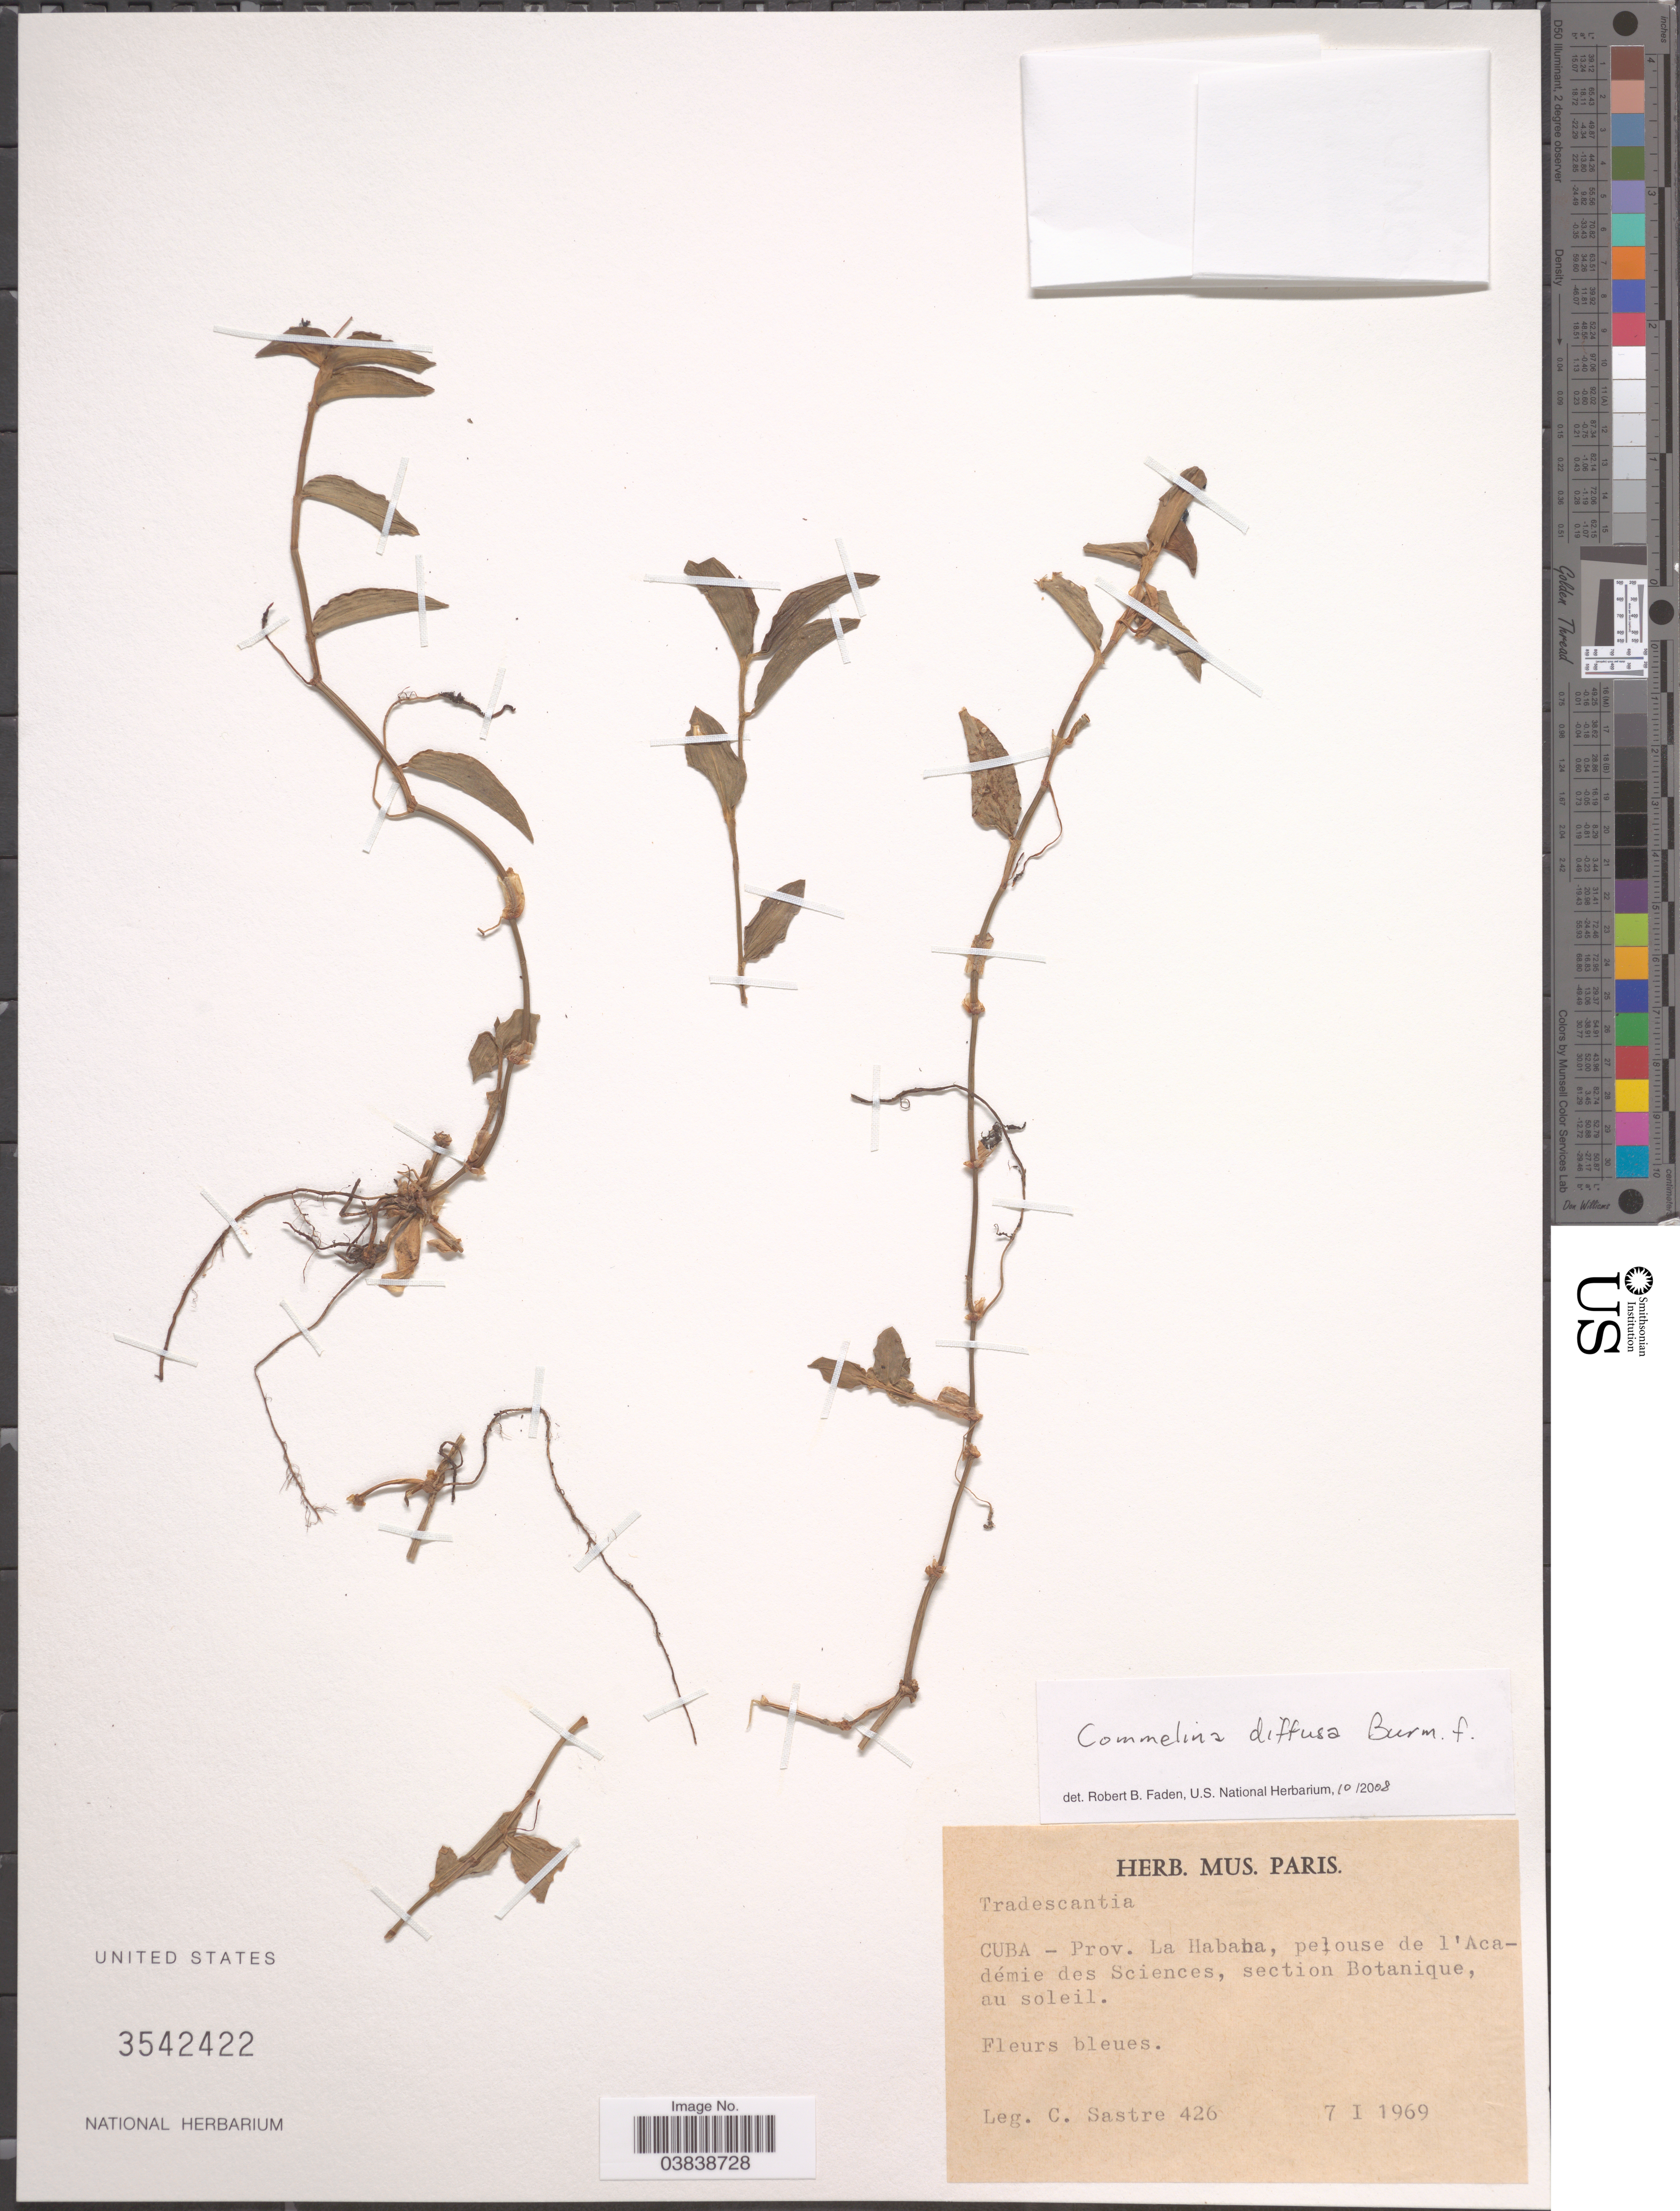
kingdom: Plantae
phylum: Tracheophyta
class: Liliopsida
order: Commelinales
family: Commelinaceae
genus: Commelina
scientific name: Commelina diffusa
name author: Burm. f.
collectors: C. Sastre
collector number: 426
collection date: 1969-01-07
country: Cuba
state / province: La Habana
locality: Pelouse de l'Académie des Sciences, section Botanique, au soleil.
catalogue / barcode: US 3542422